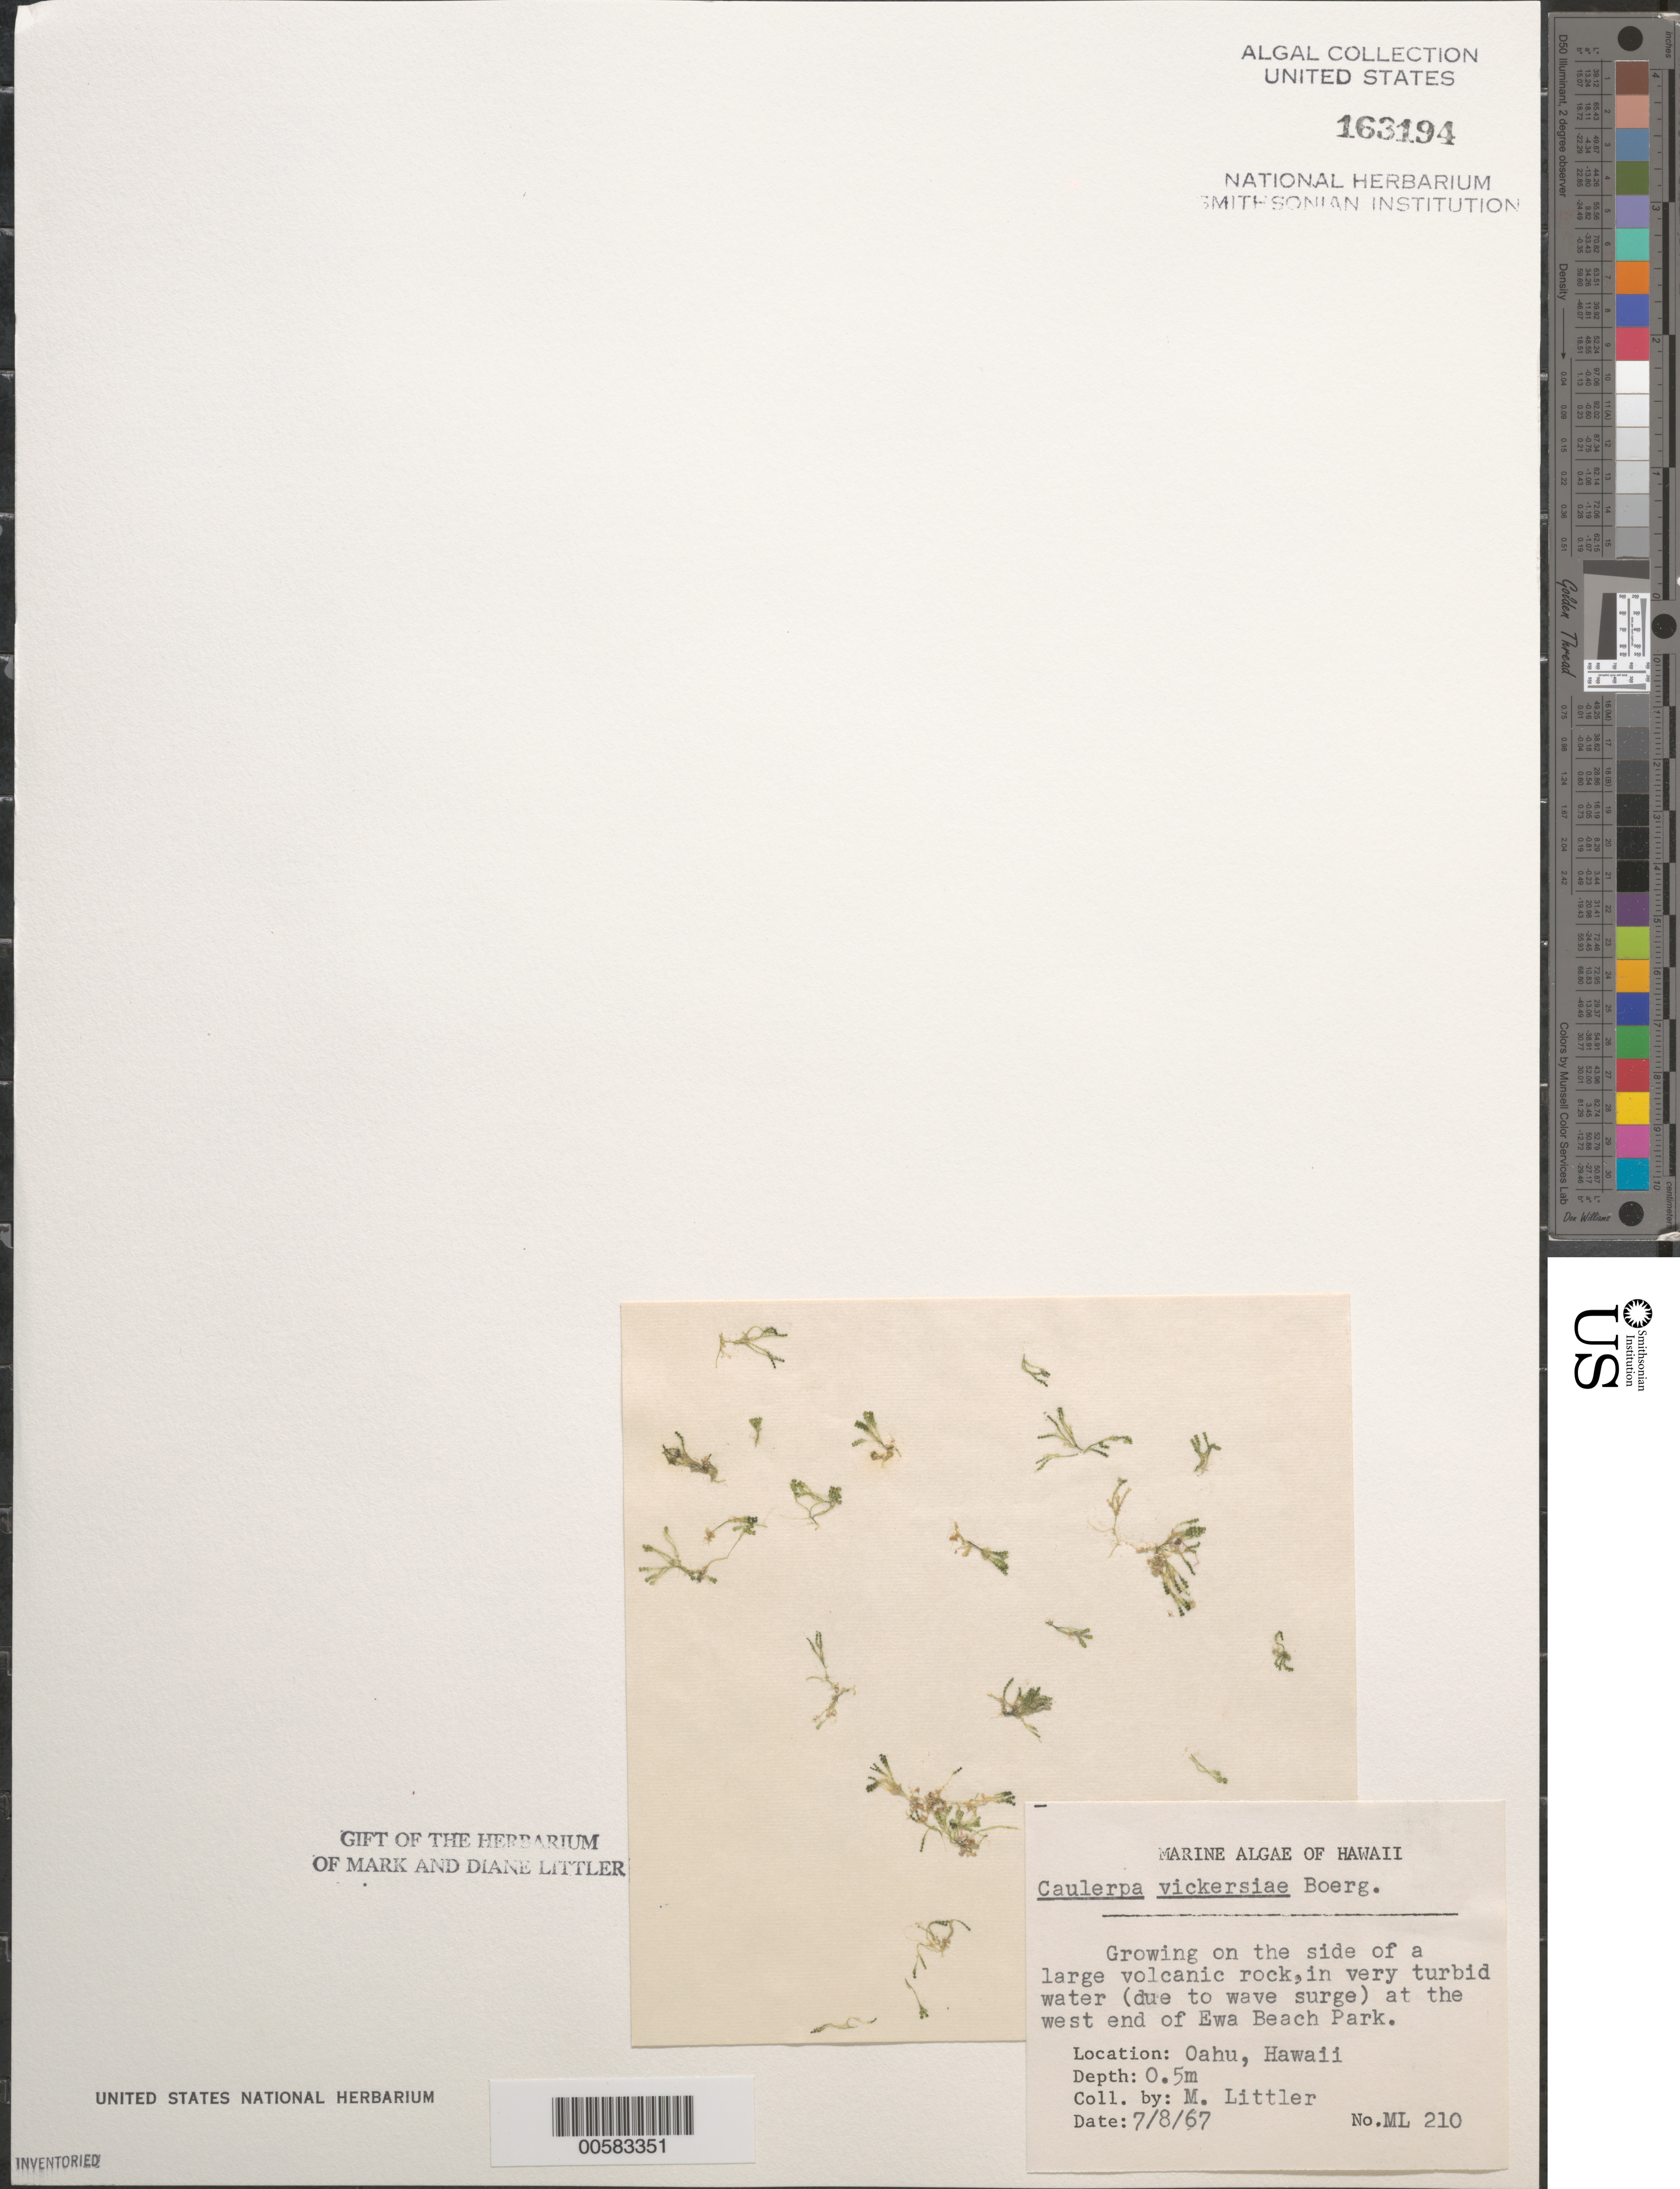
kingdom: Plantae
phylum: Chlorophyta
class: Ulvophyceae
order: Bryopsidales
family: Caulerpaceae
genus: Caulerpa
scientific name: Caulerpa ambigua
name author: Okamura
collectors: M. M. Littler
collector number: ML 210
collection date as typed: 08 Jul 1967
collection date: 1967-07-08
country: United States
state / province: Hawaii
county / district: Honolulu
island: Oahu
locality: Ewa Beach Park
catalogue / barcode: US 163194